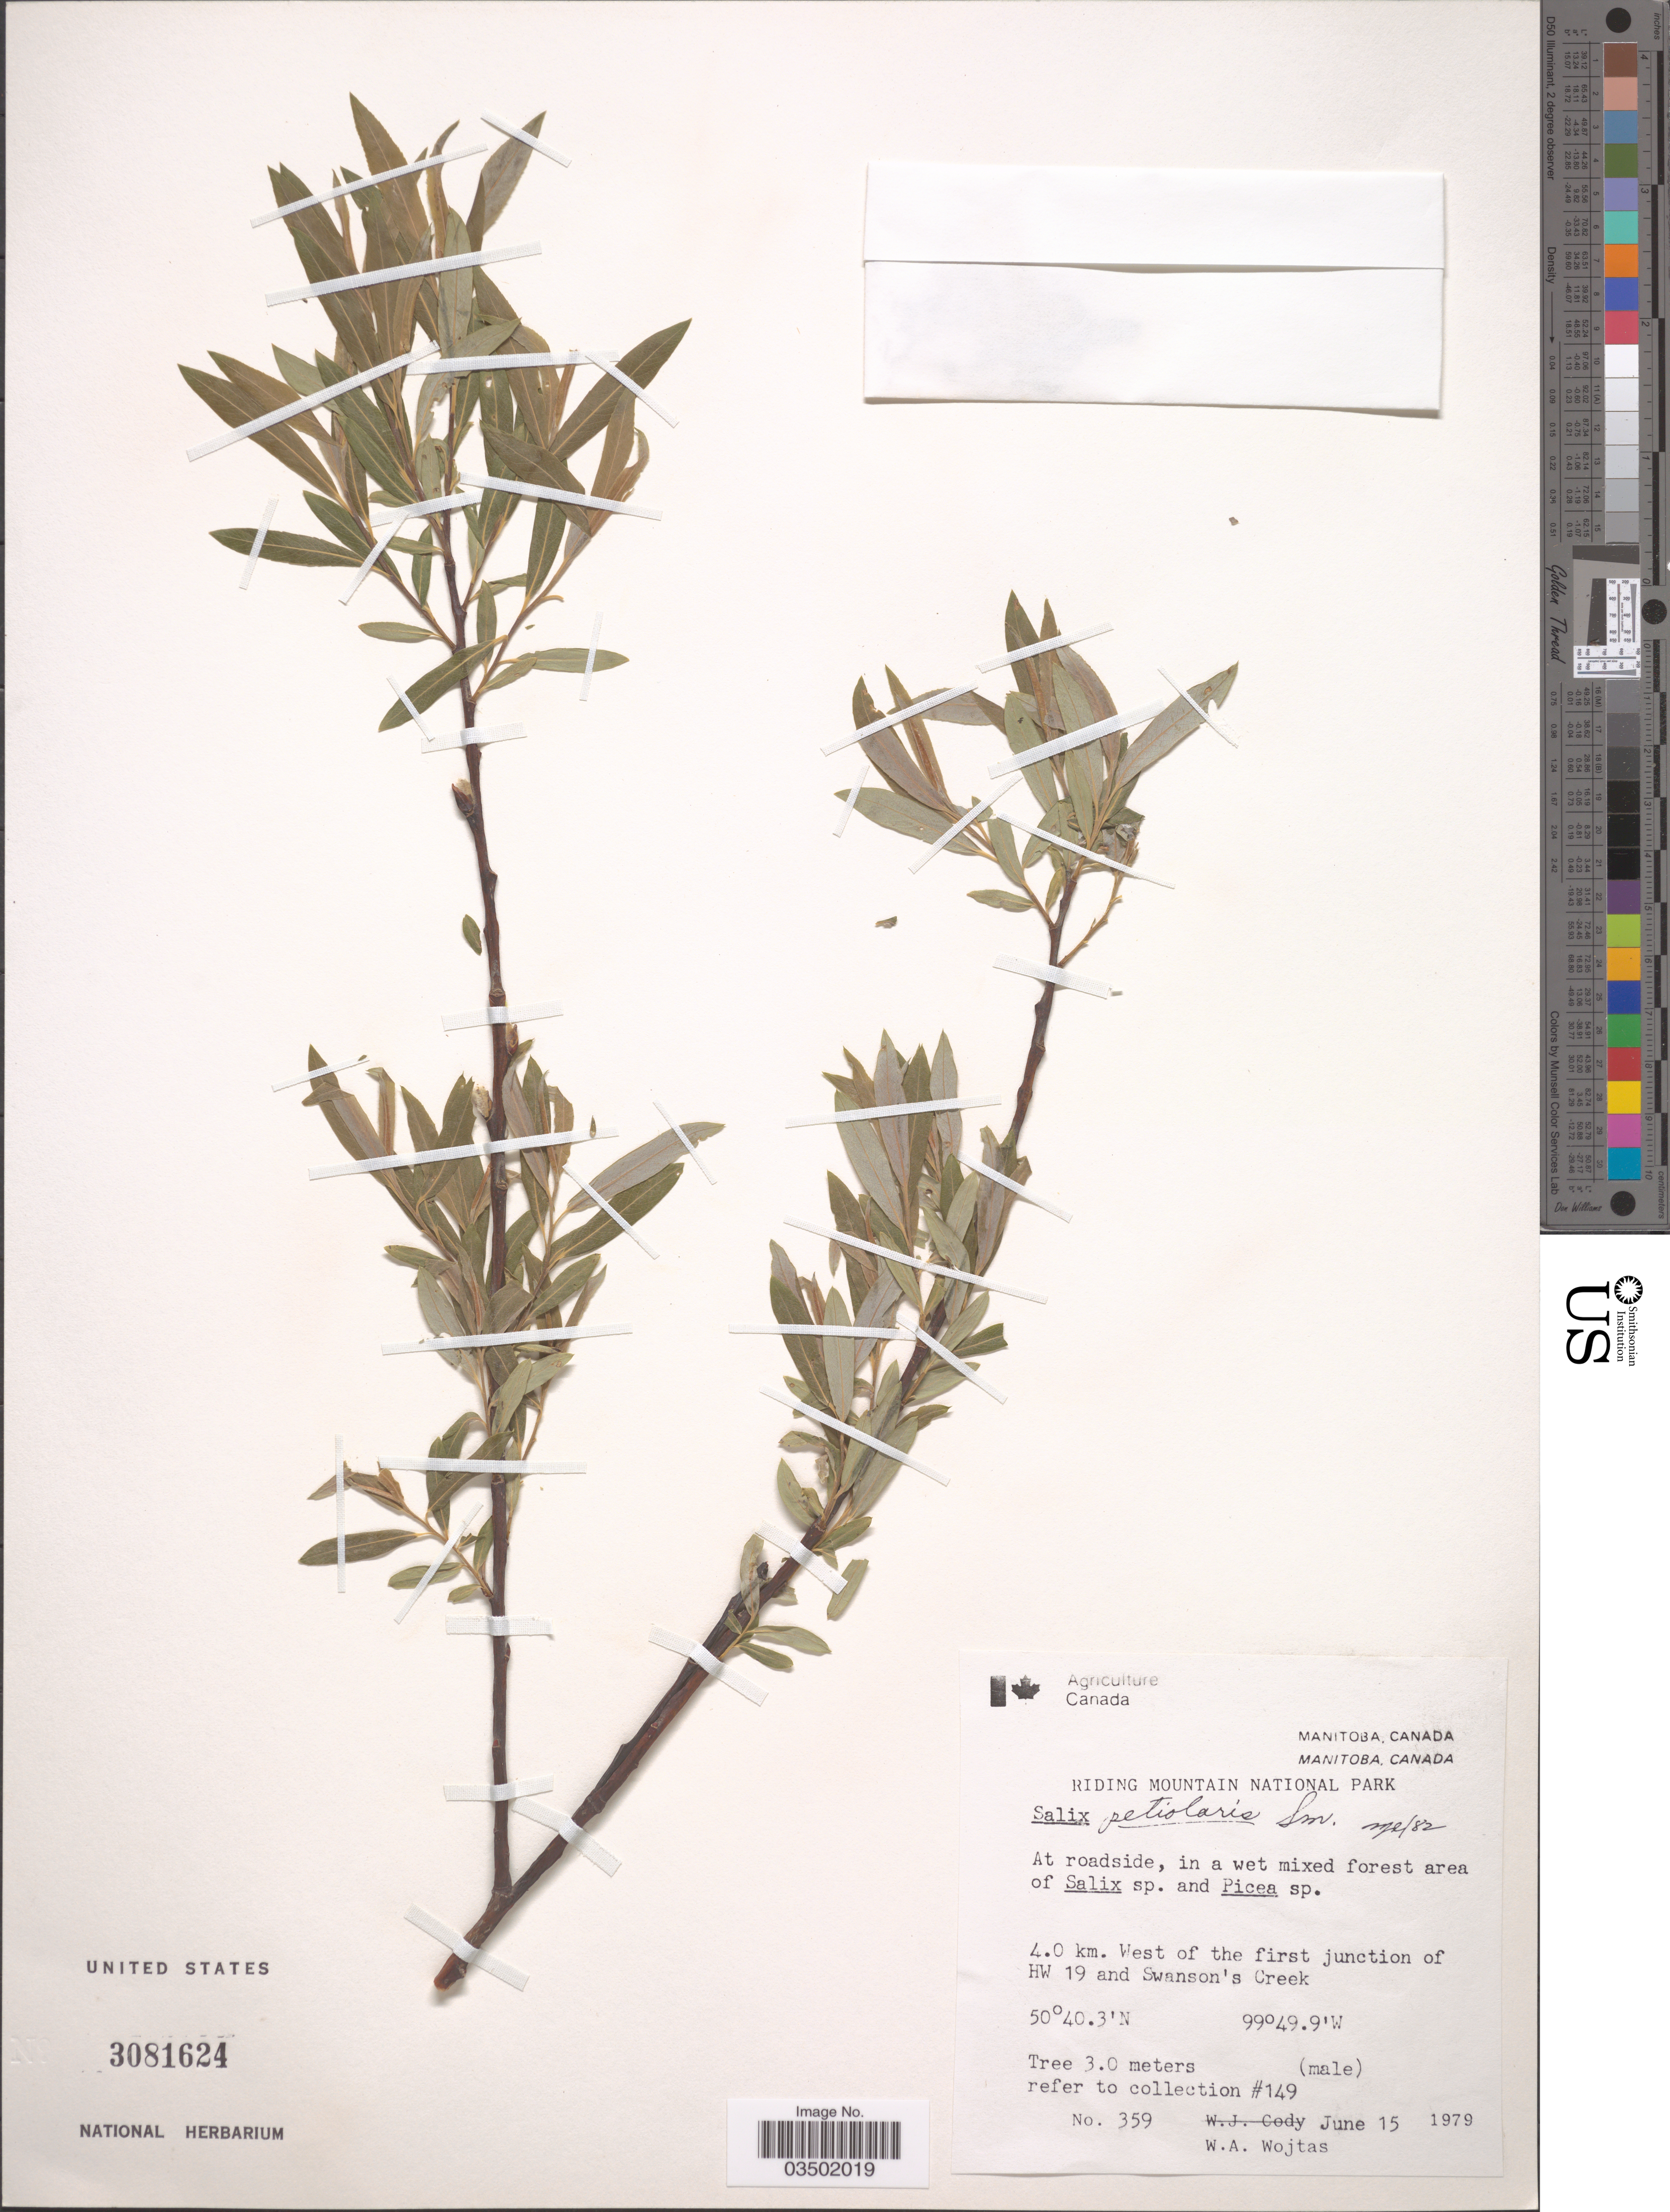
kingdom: Plantae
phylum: Tracheophyta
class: Magnoliopsida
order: Malpighiales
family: Salicaceae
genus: Salix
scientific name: Salix petiolaris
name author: Sm.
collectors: W. Wojtas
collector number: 359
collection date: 1979-06-15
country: Canada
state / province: Manitoba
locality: Riding Mountain National Park. 4.0 km. West of the first junction of HW 19 and Swanson's Creek.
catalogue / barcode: US 3081624